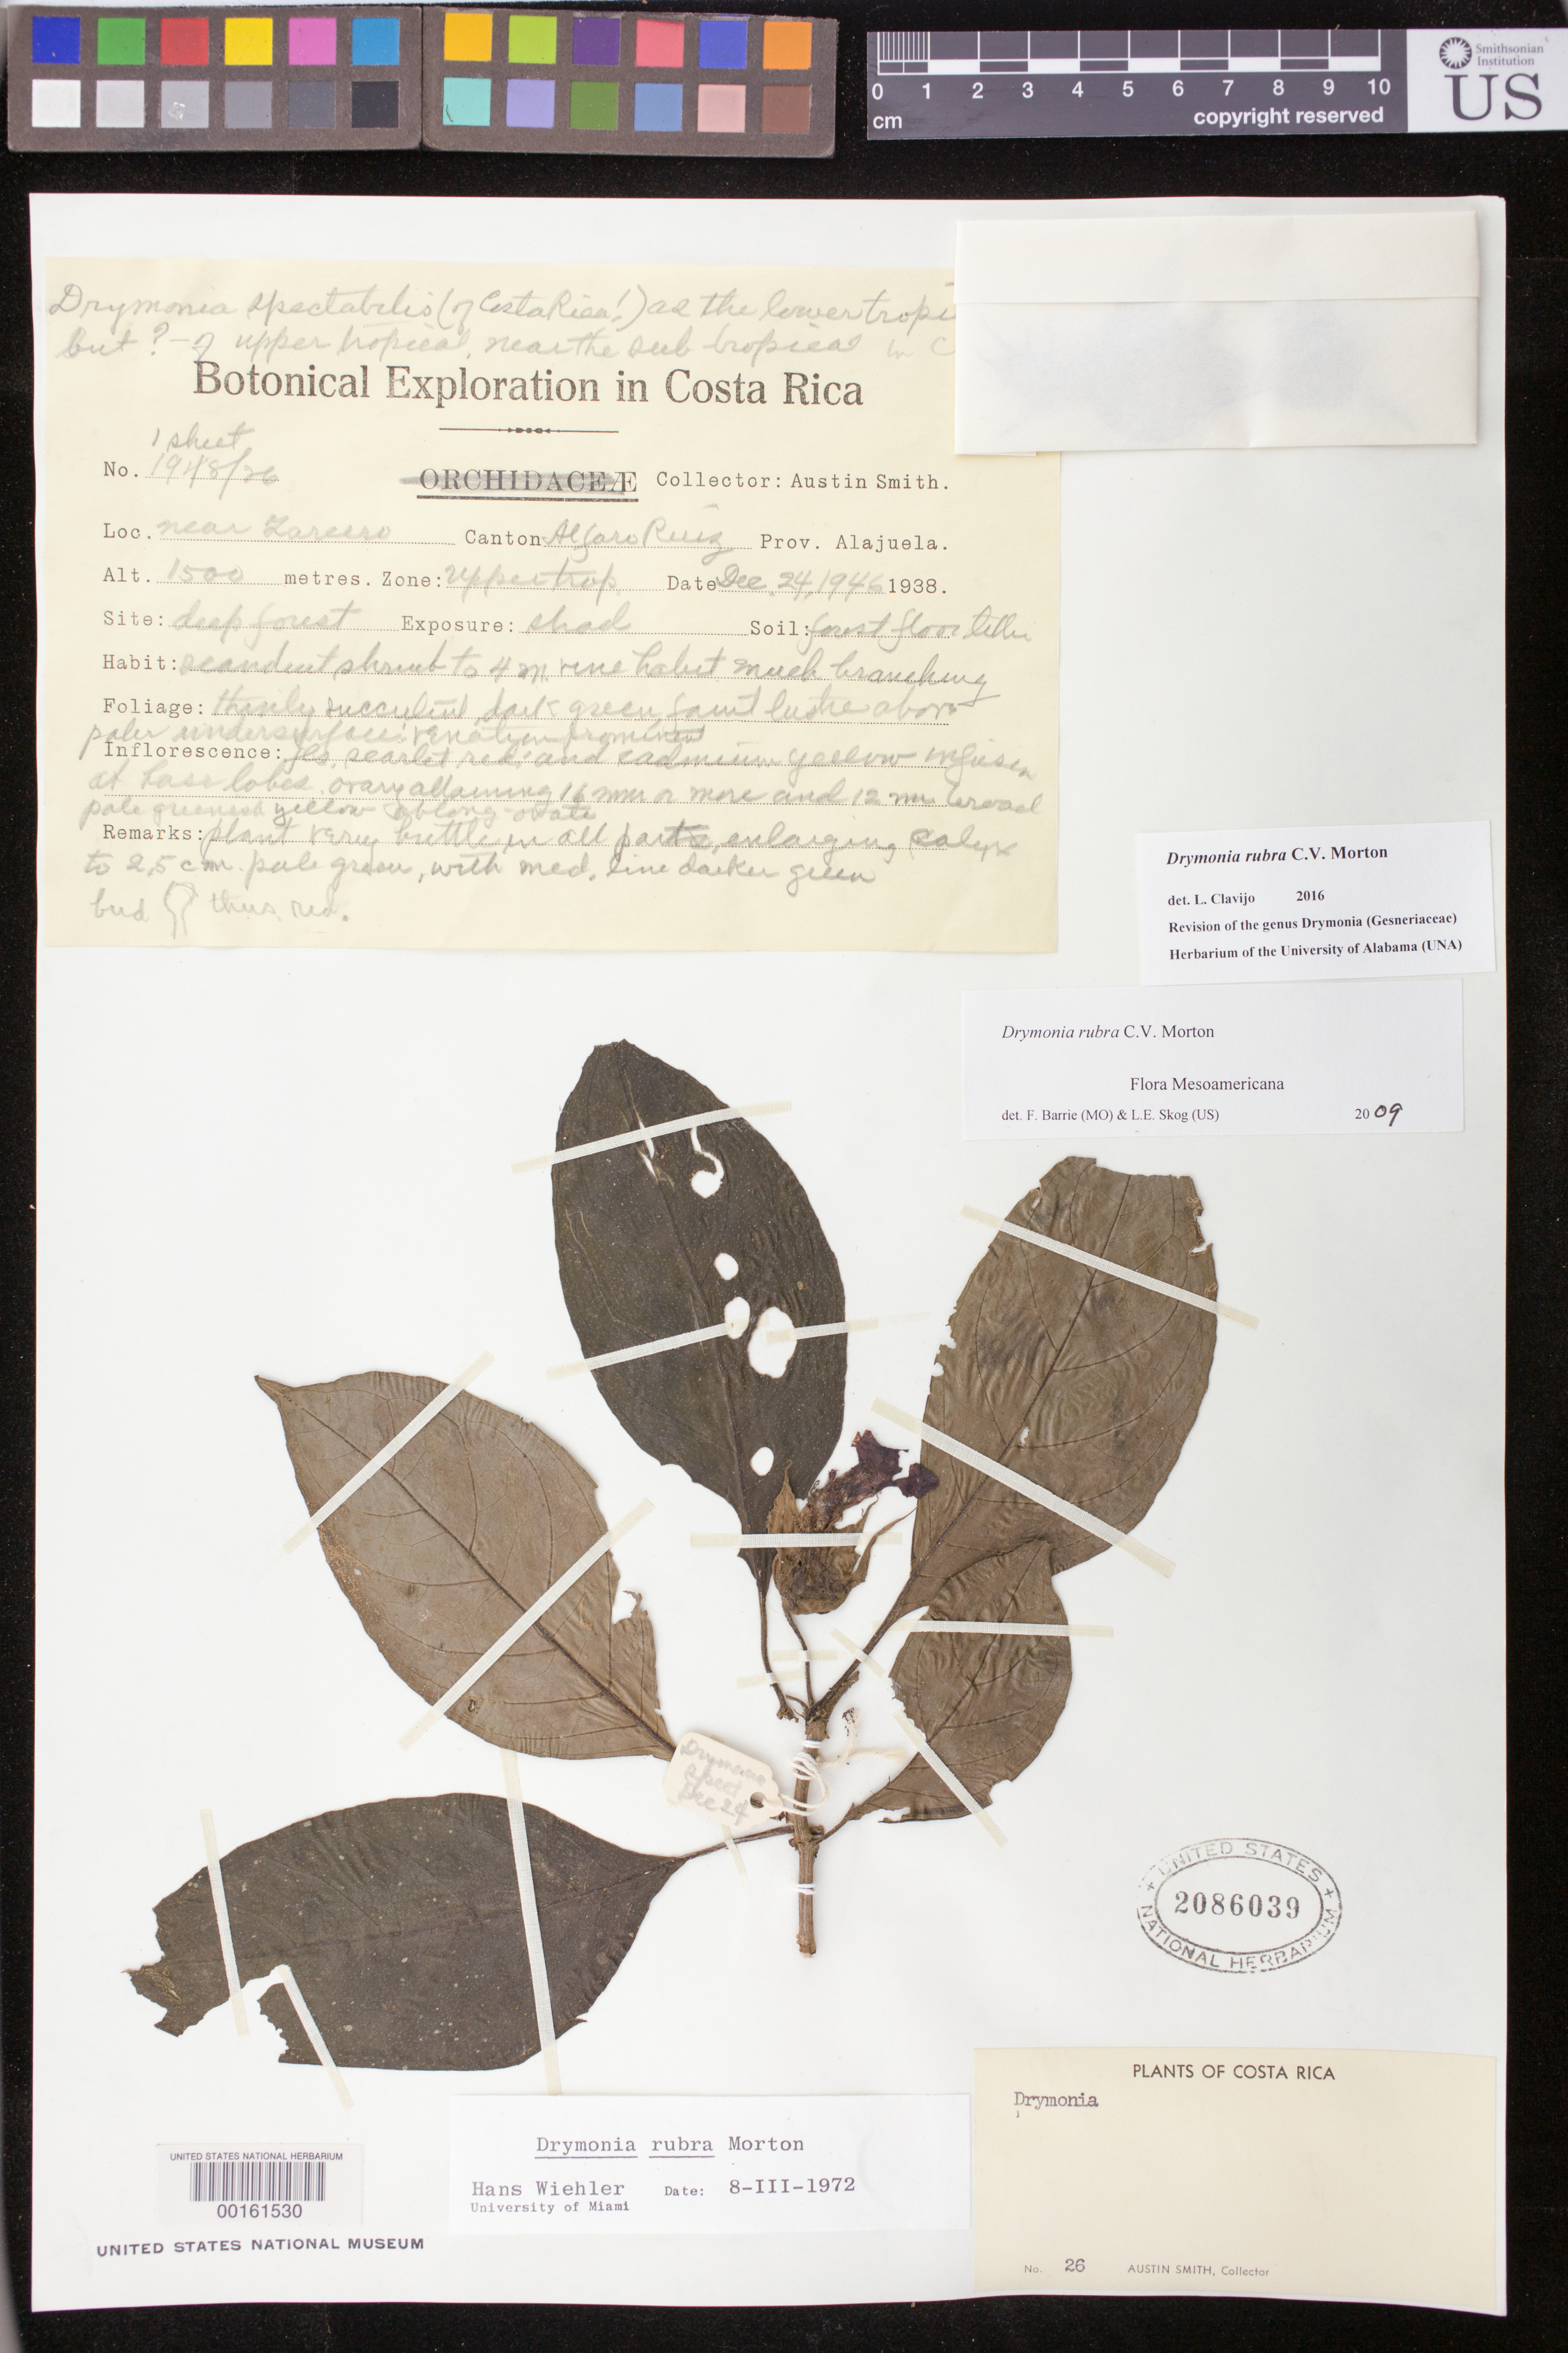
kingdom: Plantae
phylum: Tracheophyta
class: Magnoliopsida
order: Lamiales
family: Gesneriaceae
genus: Drymonia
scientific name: Drymonia rubra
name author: C.V. Morton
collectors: Aust P. Smith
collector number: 1948/ 26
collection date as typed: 24 Dec 1946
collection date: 1946-12-24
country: Costa Rica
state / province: Alajuela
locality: Near Zarcero, Canton Alfaro Ruiz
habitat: Upper tropical deep forest in shade in forest floor litter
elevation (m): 1500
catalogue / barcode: US 2086039